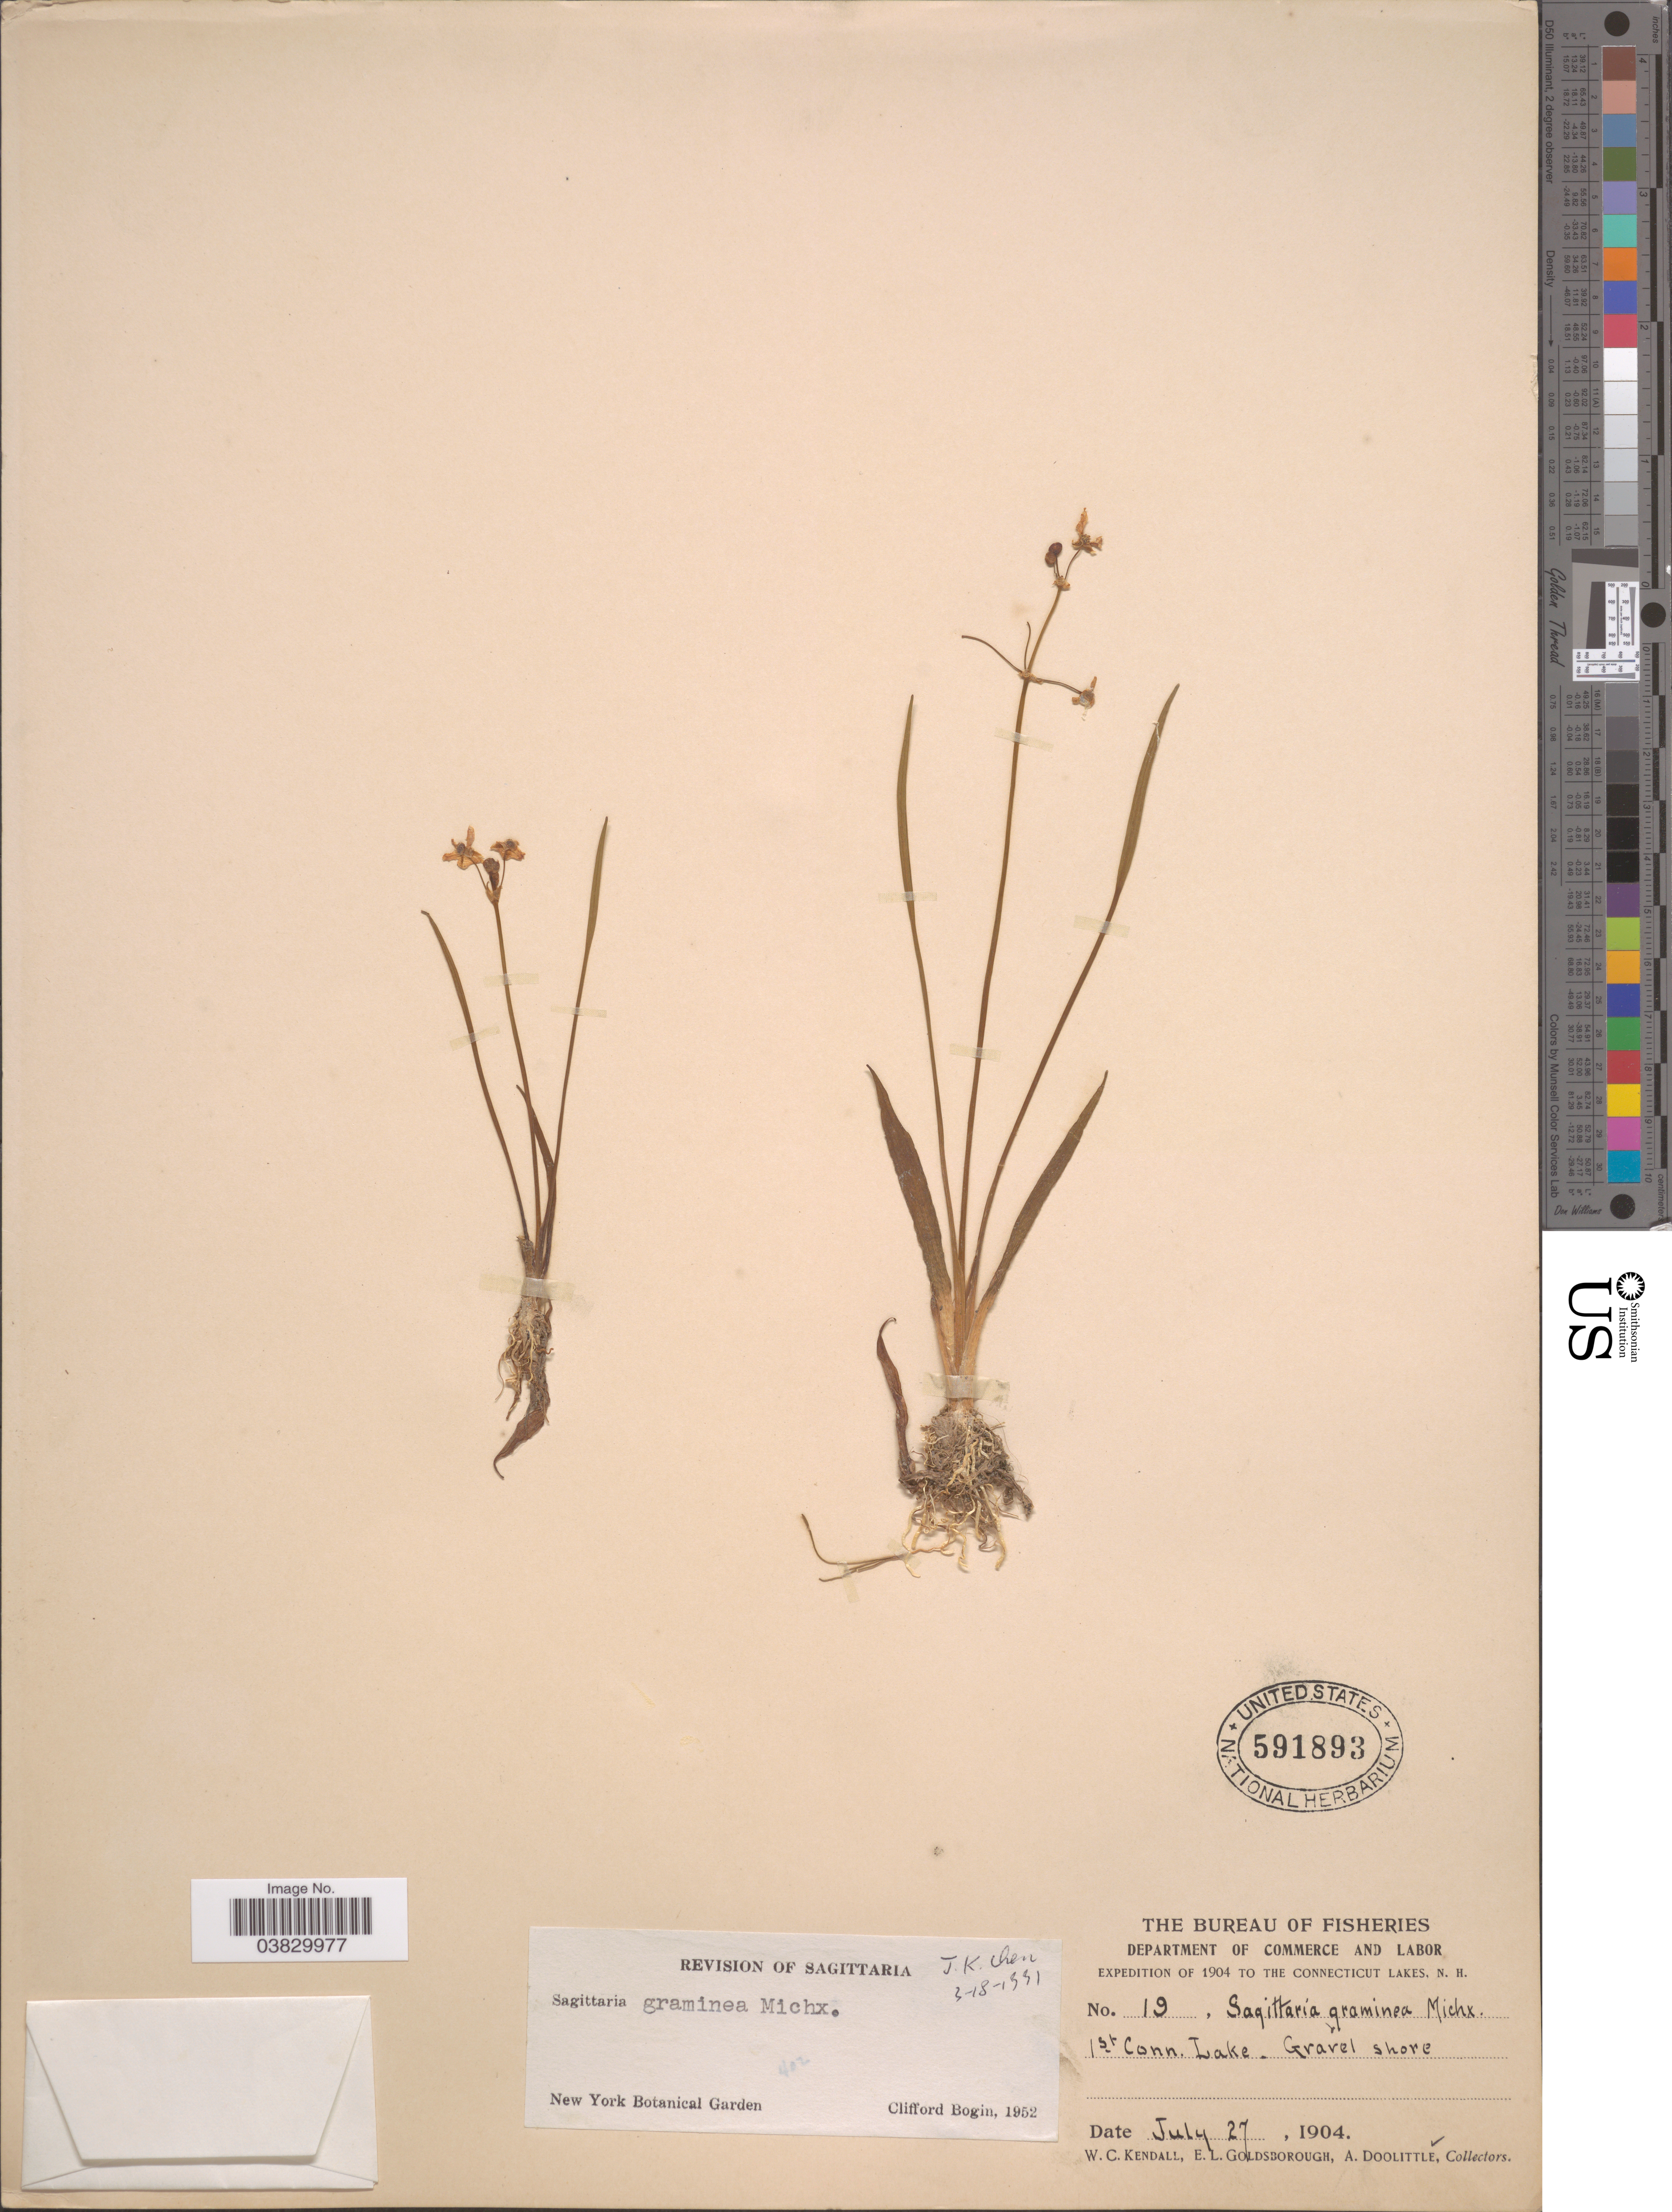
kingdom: Plantae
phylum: Tracheophyta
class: Liliopsida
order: Alismatales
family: Alismataceae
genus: Sagittaria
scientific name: Sagittaria graminea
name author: Michx.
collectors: W. Kendall, E. Goldsborough & A. Doolittle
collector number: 19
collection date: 1904-07-27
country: United States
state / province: New Hampshire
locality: The Connecticut Lakes. 1st Conn. Lake.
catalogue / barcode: US 591893